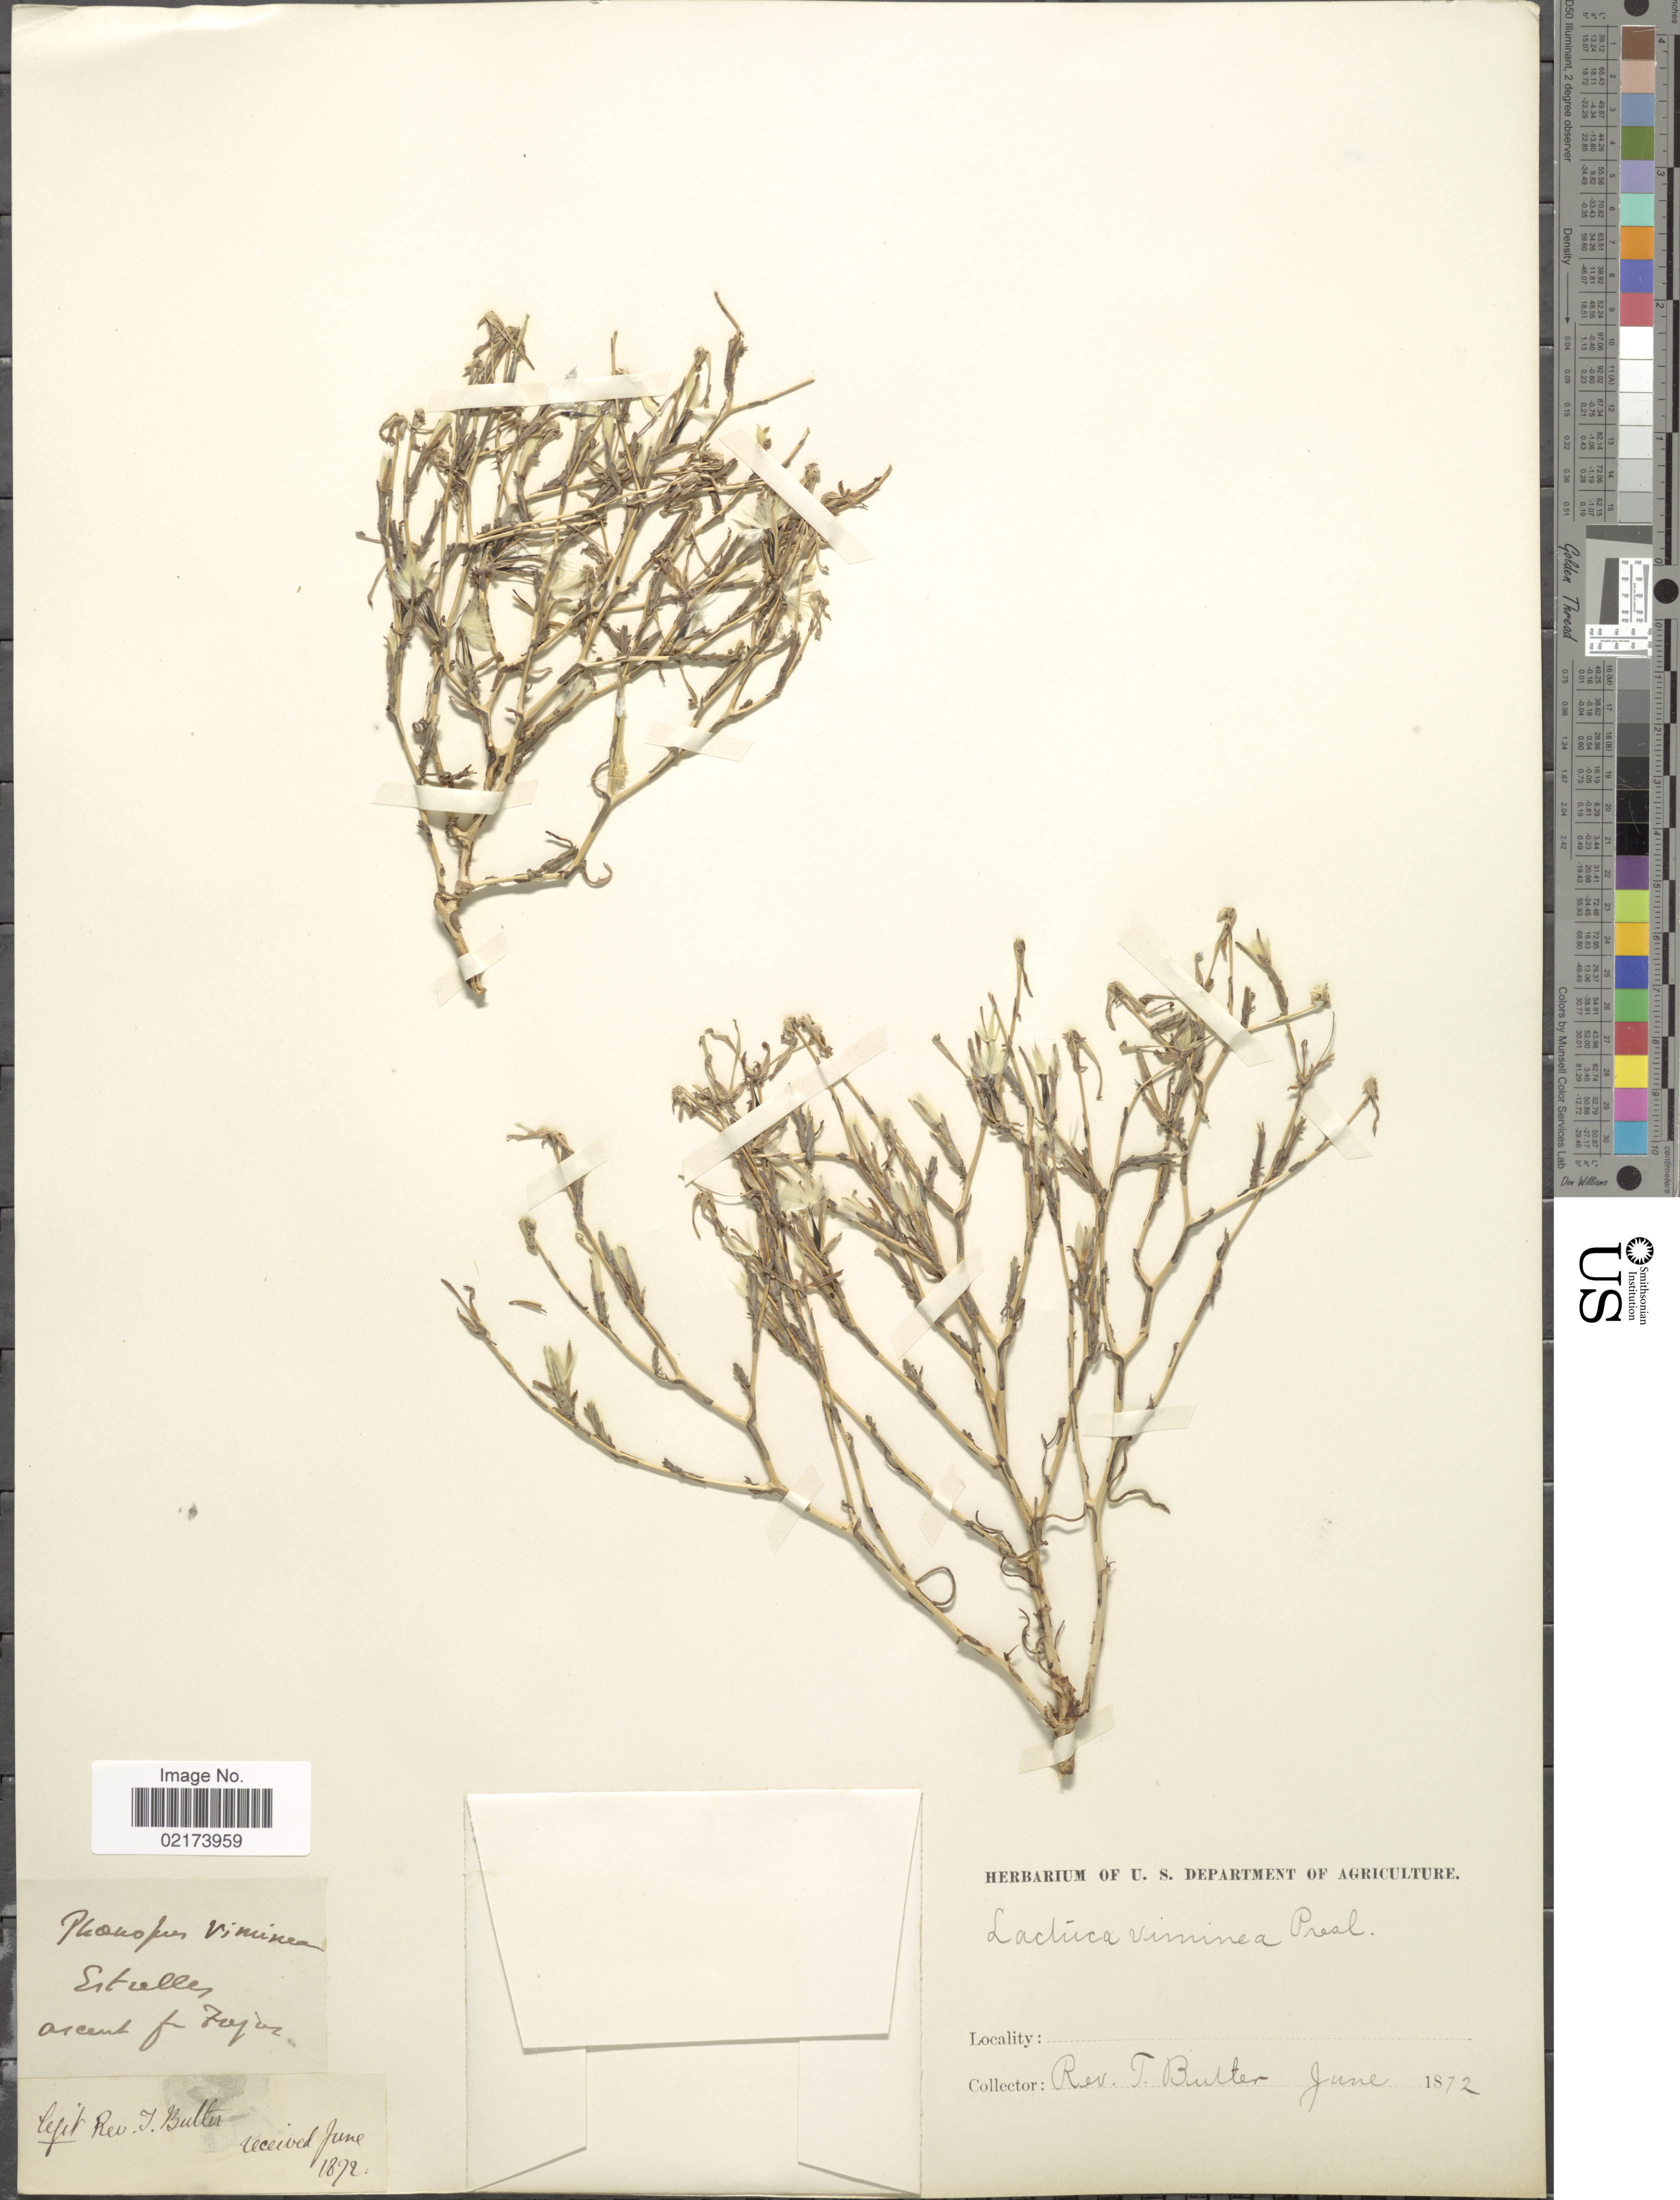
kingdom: Plantae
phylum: Tracheophyta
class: Magnoliopsida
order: Asterales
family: Asteraceae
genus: Lactuca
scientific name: Lactuca viminea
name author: (L.) J. Presl & C. Presl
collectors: T. Butler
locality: Estrelles, Tajor [interpreted] [unsure placement]